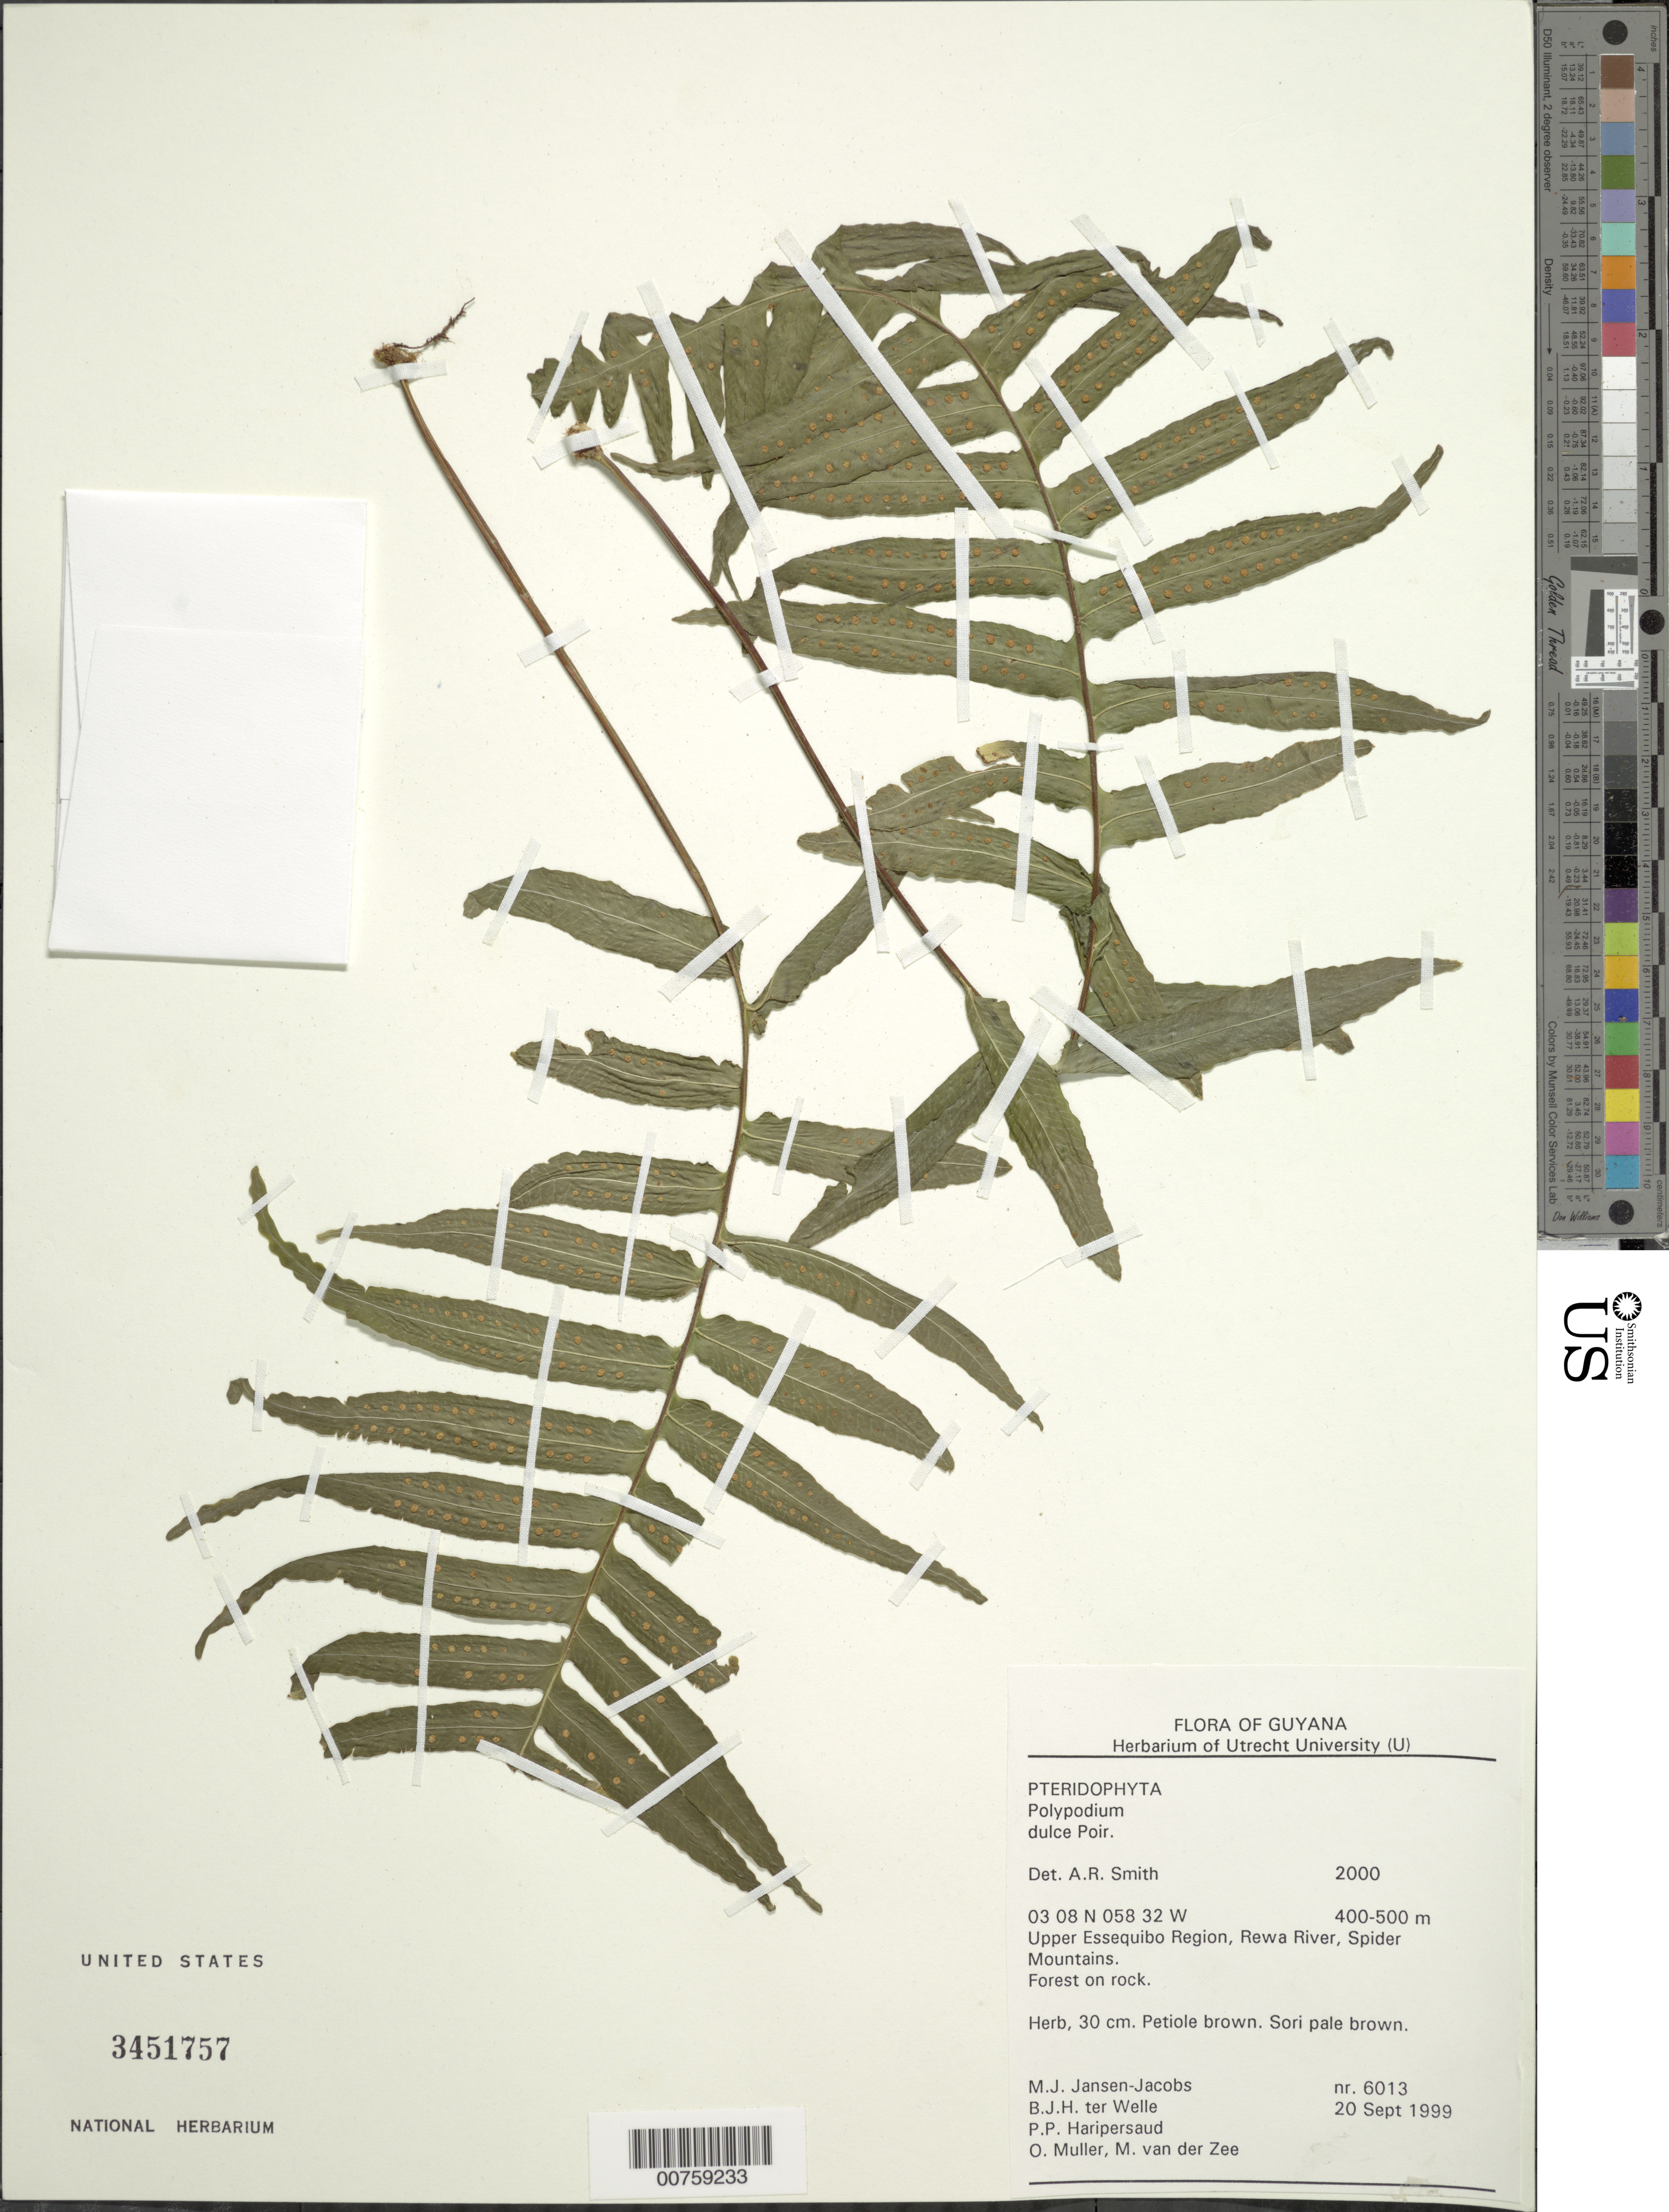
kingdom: Plantae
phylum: Tracheophyta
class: Polypodiopsida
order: Polypodiales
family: Polypodiaceae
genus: Polypodium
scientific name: Polypodium dulce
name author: Poir.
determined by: Smith, Alan R., (UC)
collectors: M. J. Jansen-Jacobs, B. Welle, P. Haripersaud, O. Muller & M. van der Zee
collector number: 6013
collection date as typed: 20-Sep-99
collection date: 1999-09-20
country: Guyana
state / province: U. Takutu-U. Essequibo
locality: Rewa River, Spider Mts., Upper Essequibo Region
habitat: Forest on rock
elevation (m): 400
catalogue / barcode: US 3451757